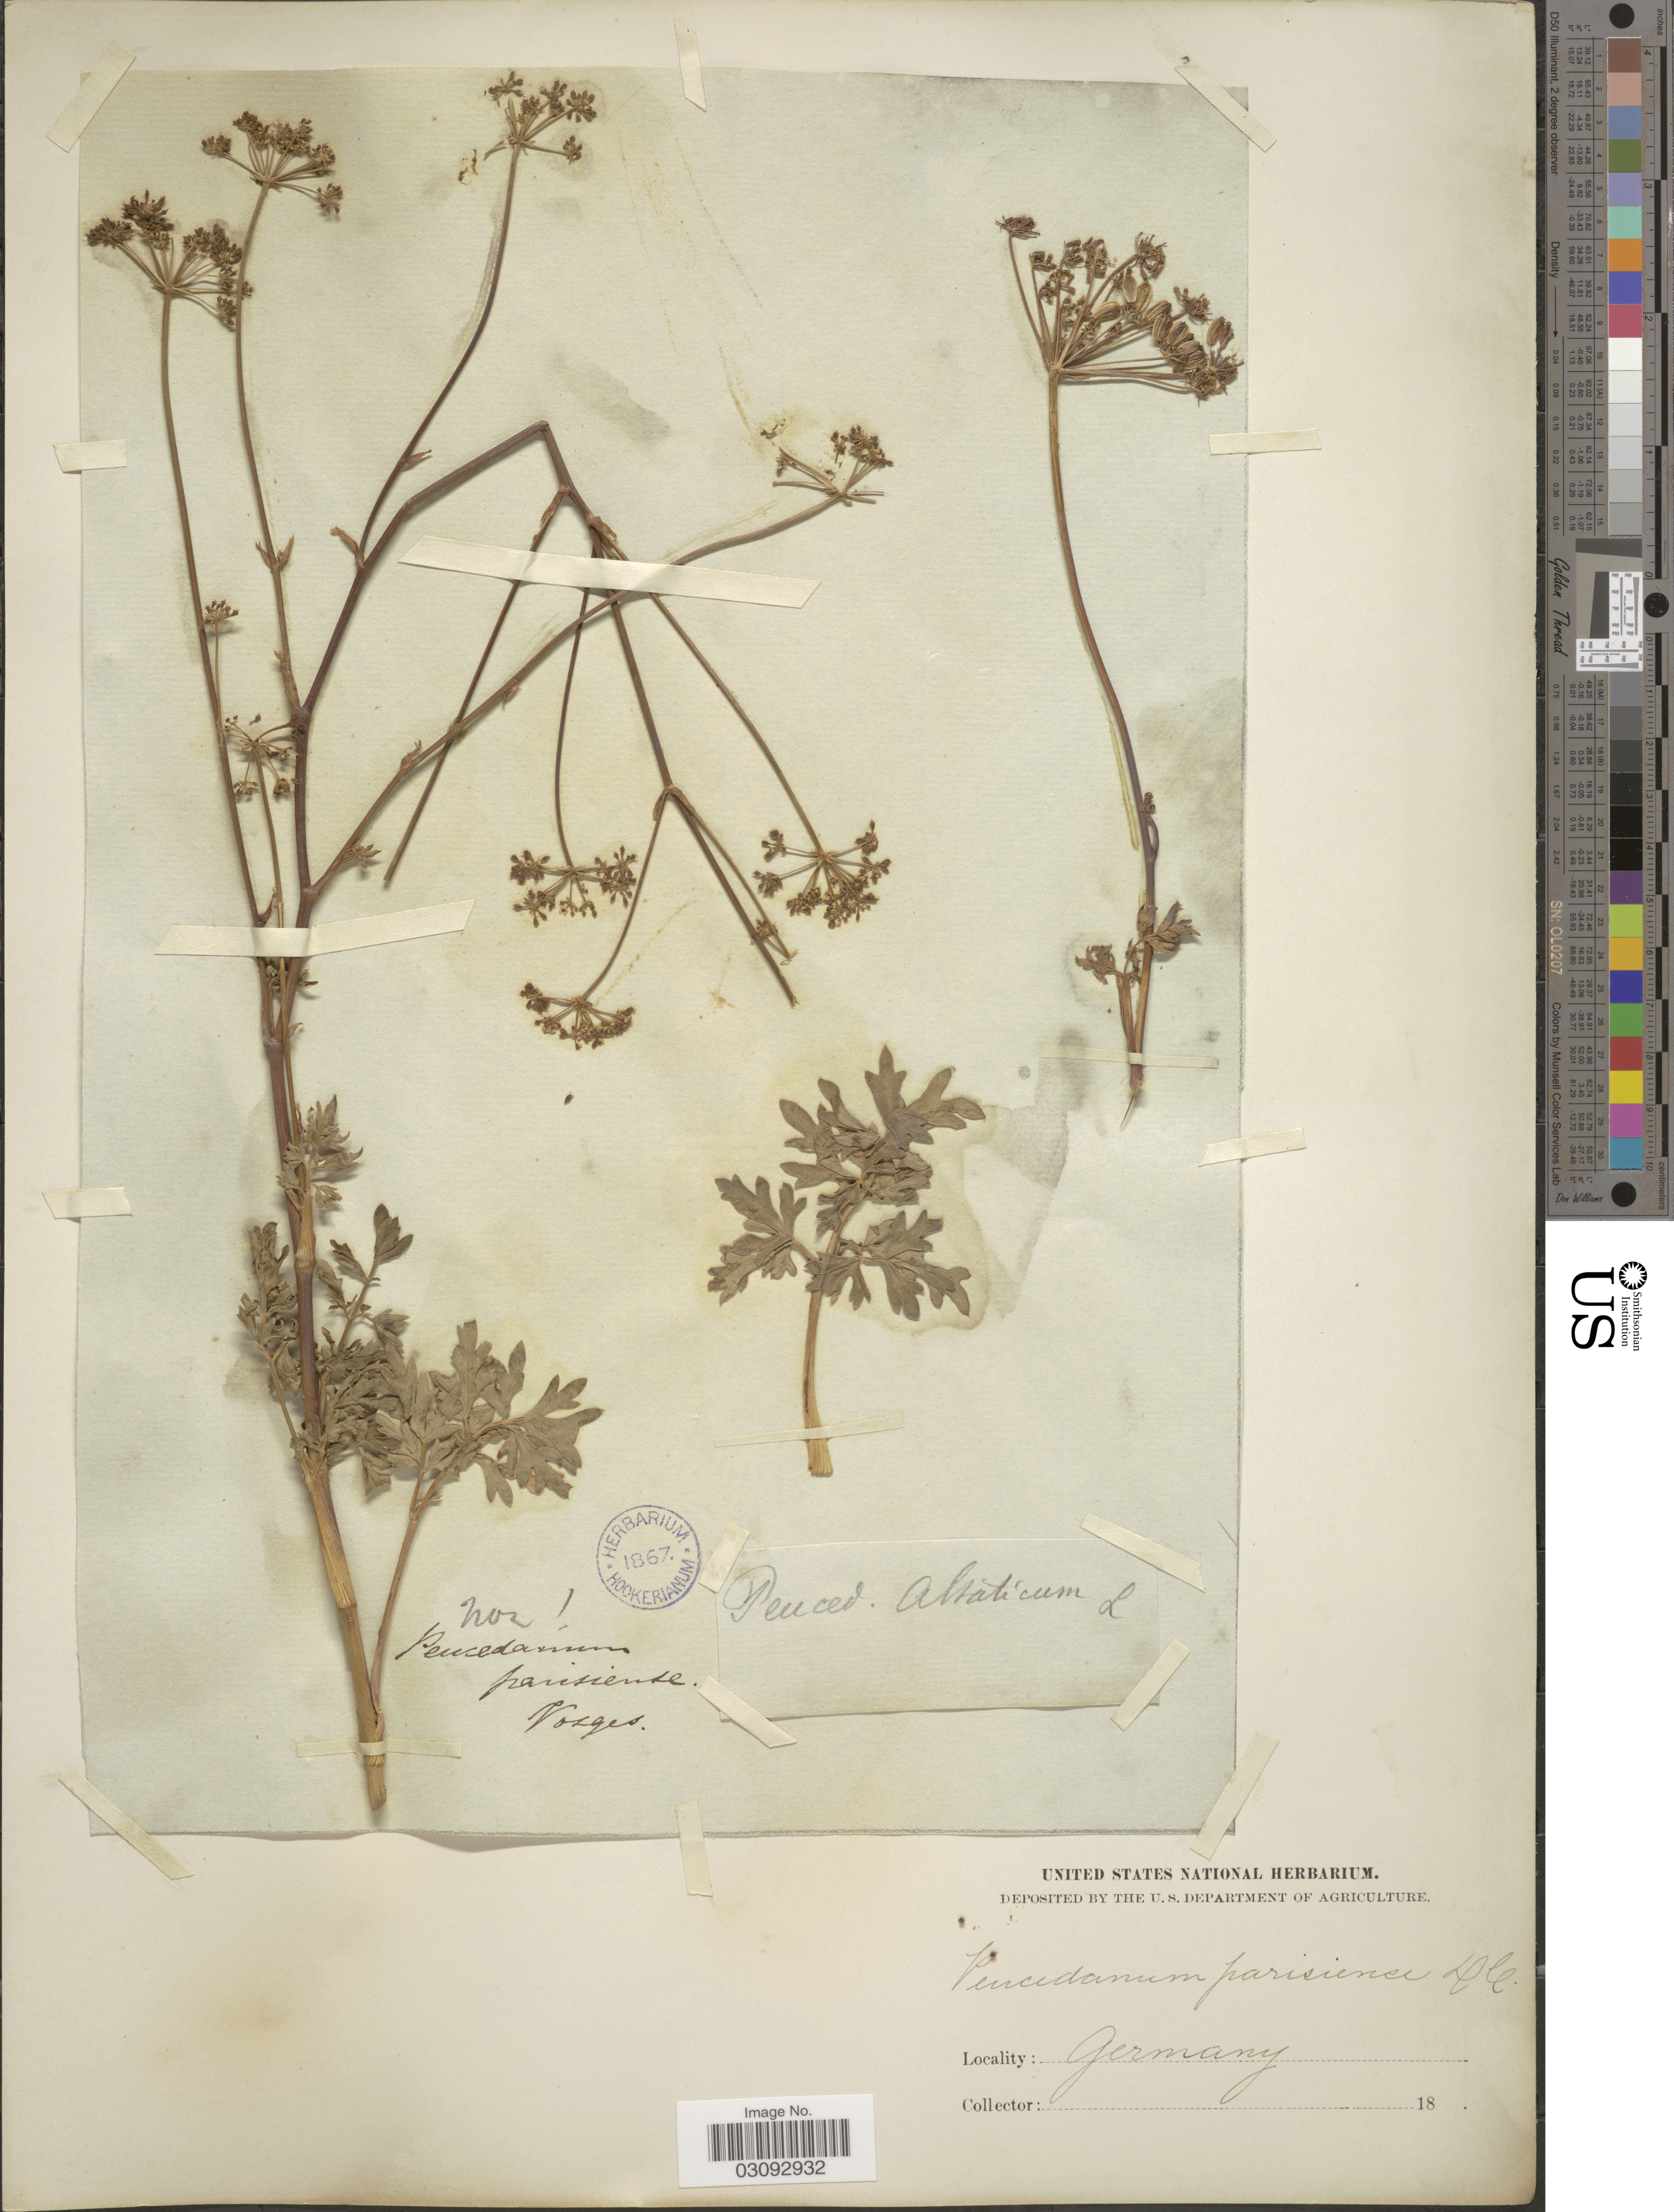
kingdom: Plantae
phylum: Tracheophyta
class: Magnoliopsida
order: Apiales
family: Apiaceae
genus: Peucedanum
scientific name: Peucedanum parisiense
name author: DC.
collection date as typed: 18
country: Germany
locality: Vosges.